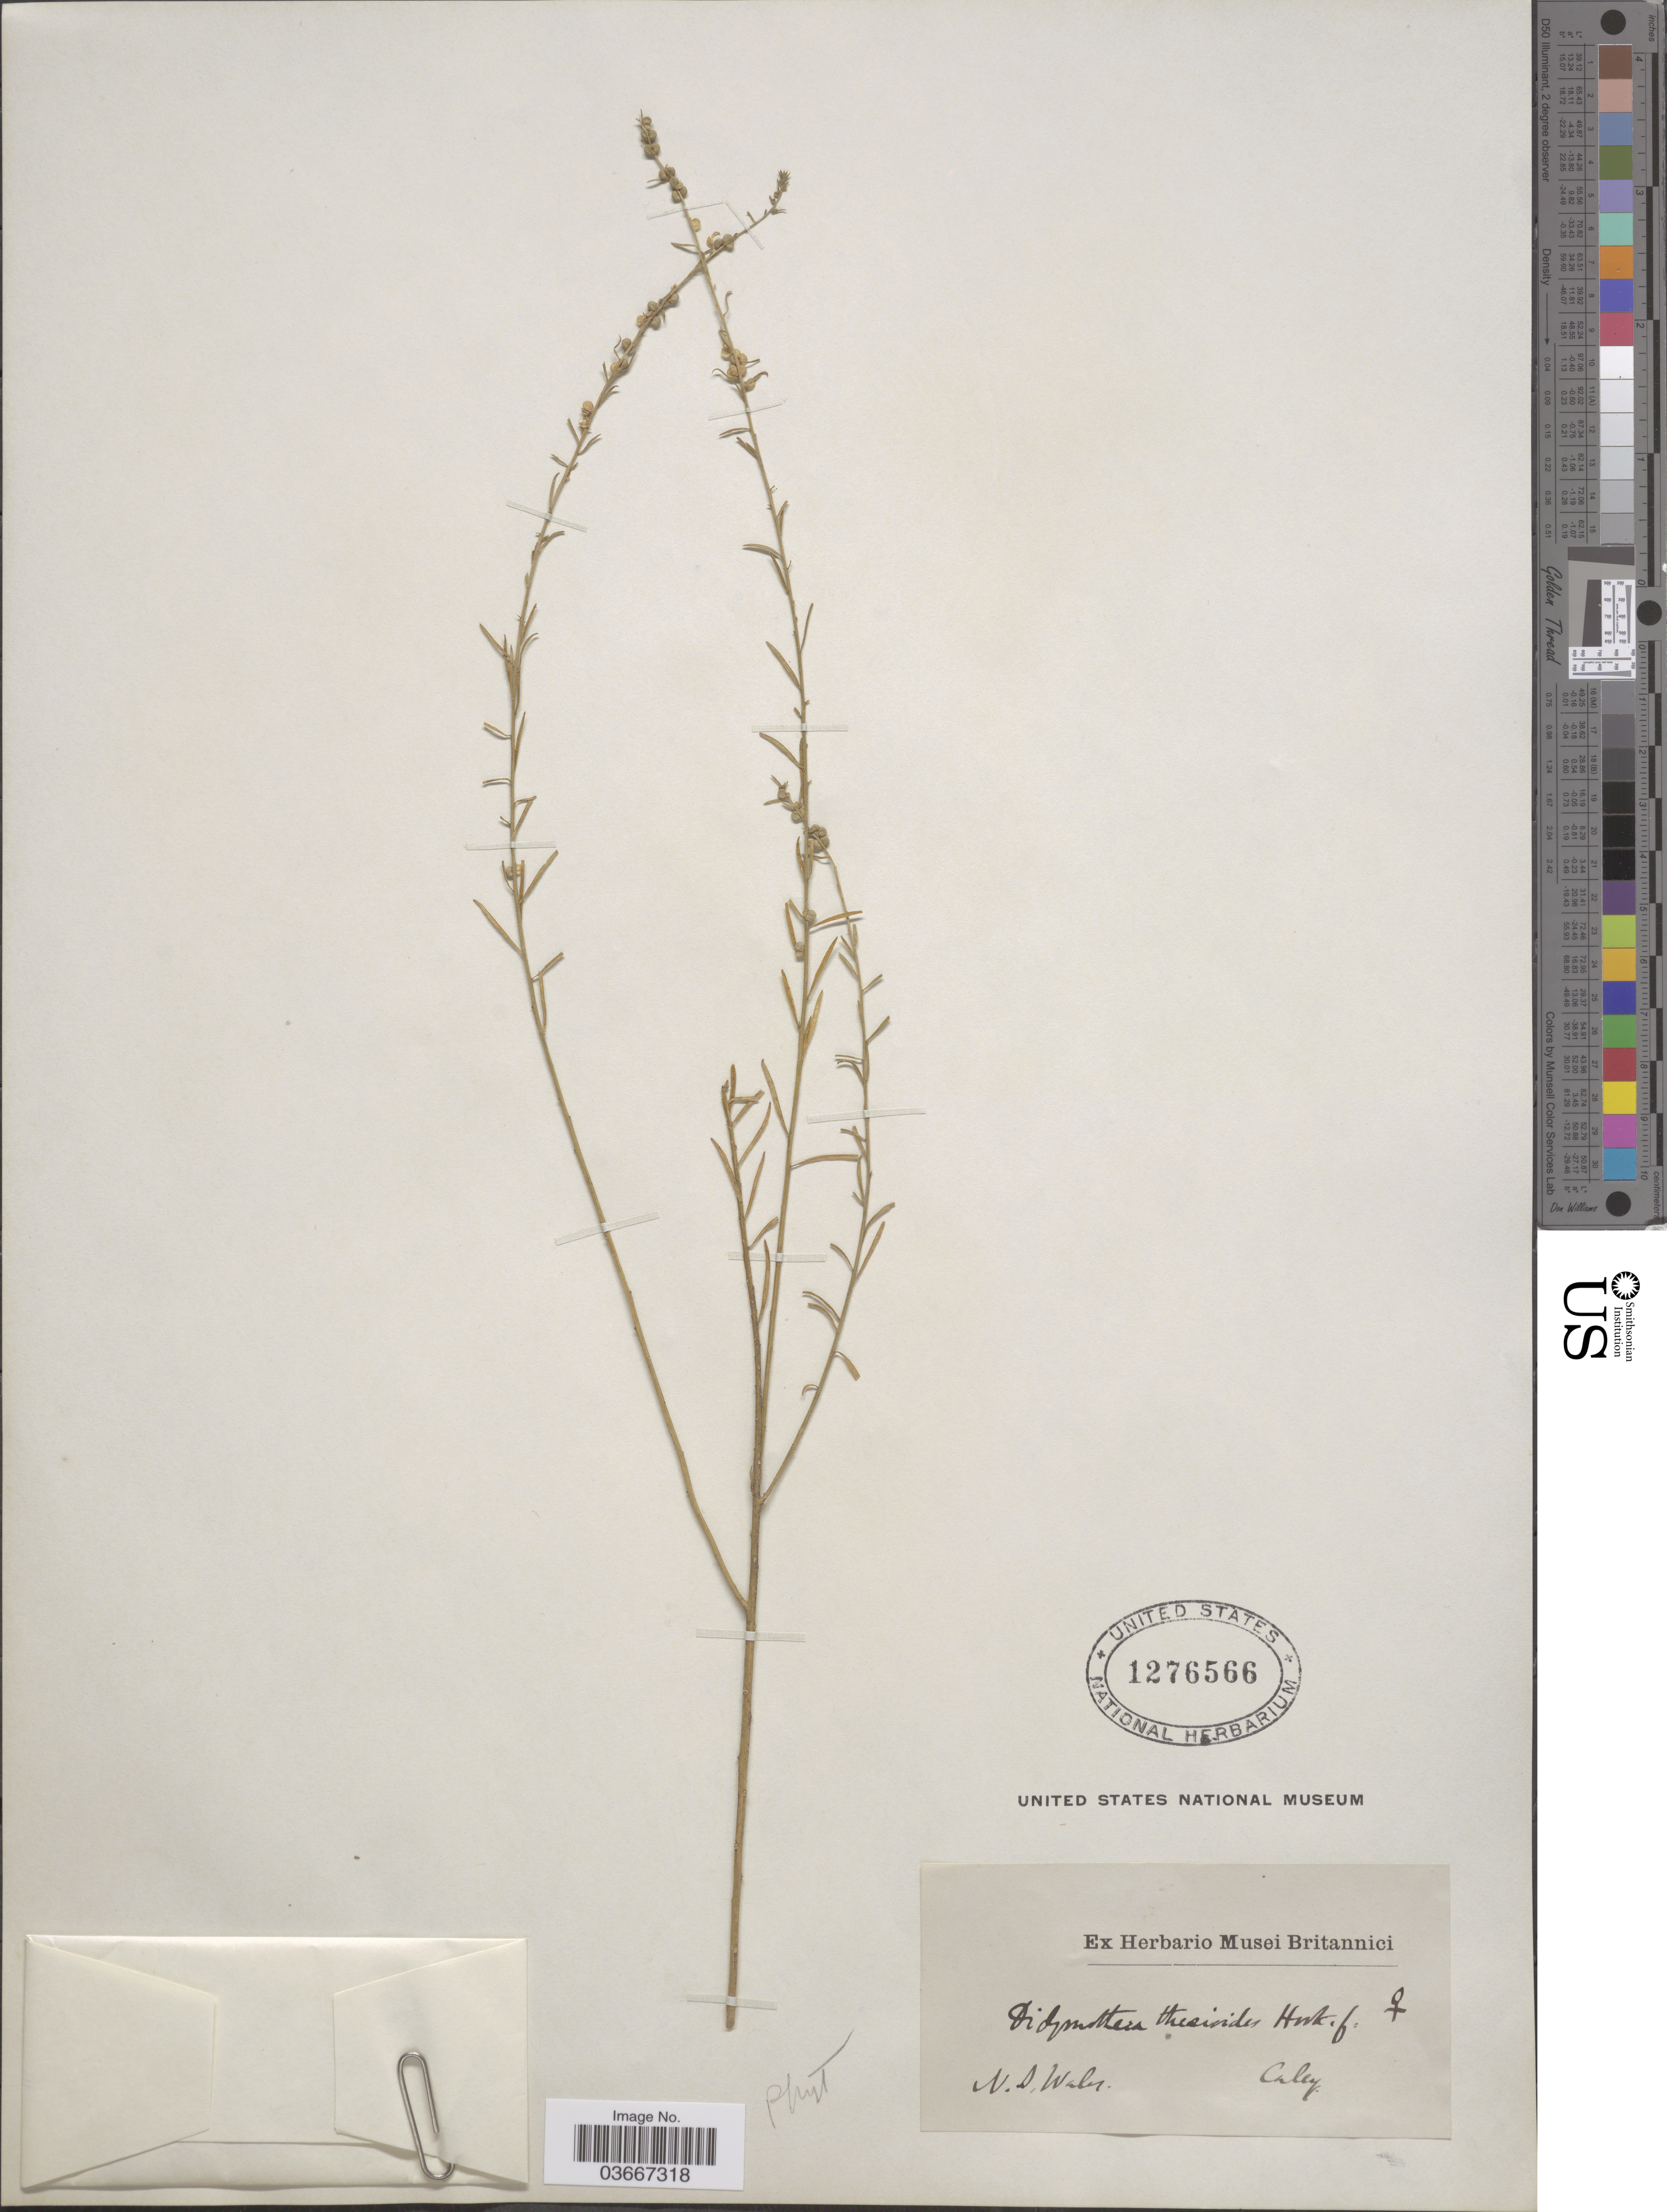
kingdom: Plantae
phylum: Tracheophyta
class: Magnoliopsida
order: Brassicales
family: Gyrostemonaceae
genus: Gyrostemon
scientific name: Gyrostemon thesioides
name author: (Hook. f.) A.S. George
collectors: -. Caley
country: Australia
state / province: New South Wales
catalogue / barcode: US 1276566